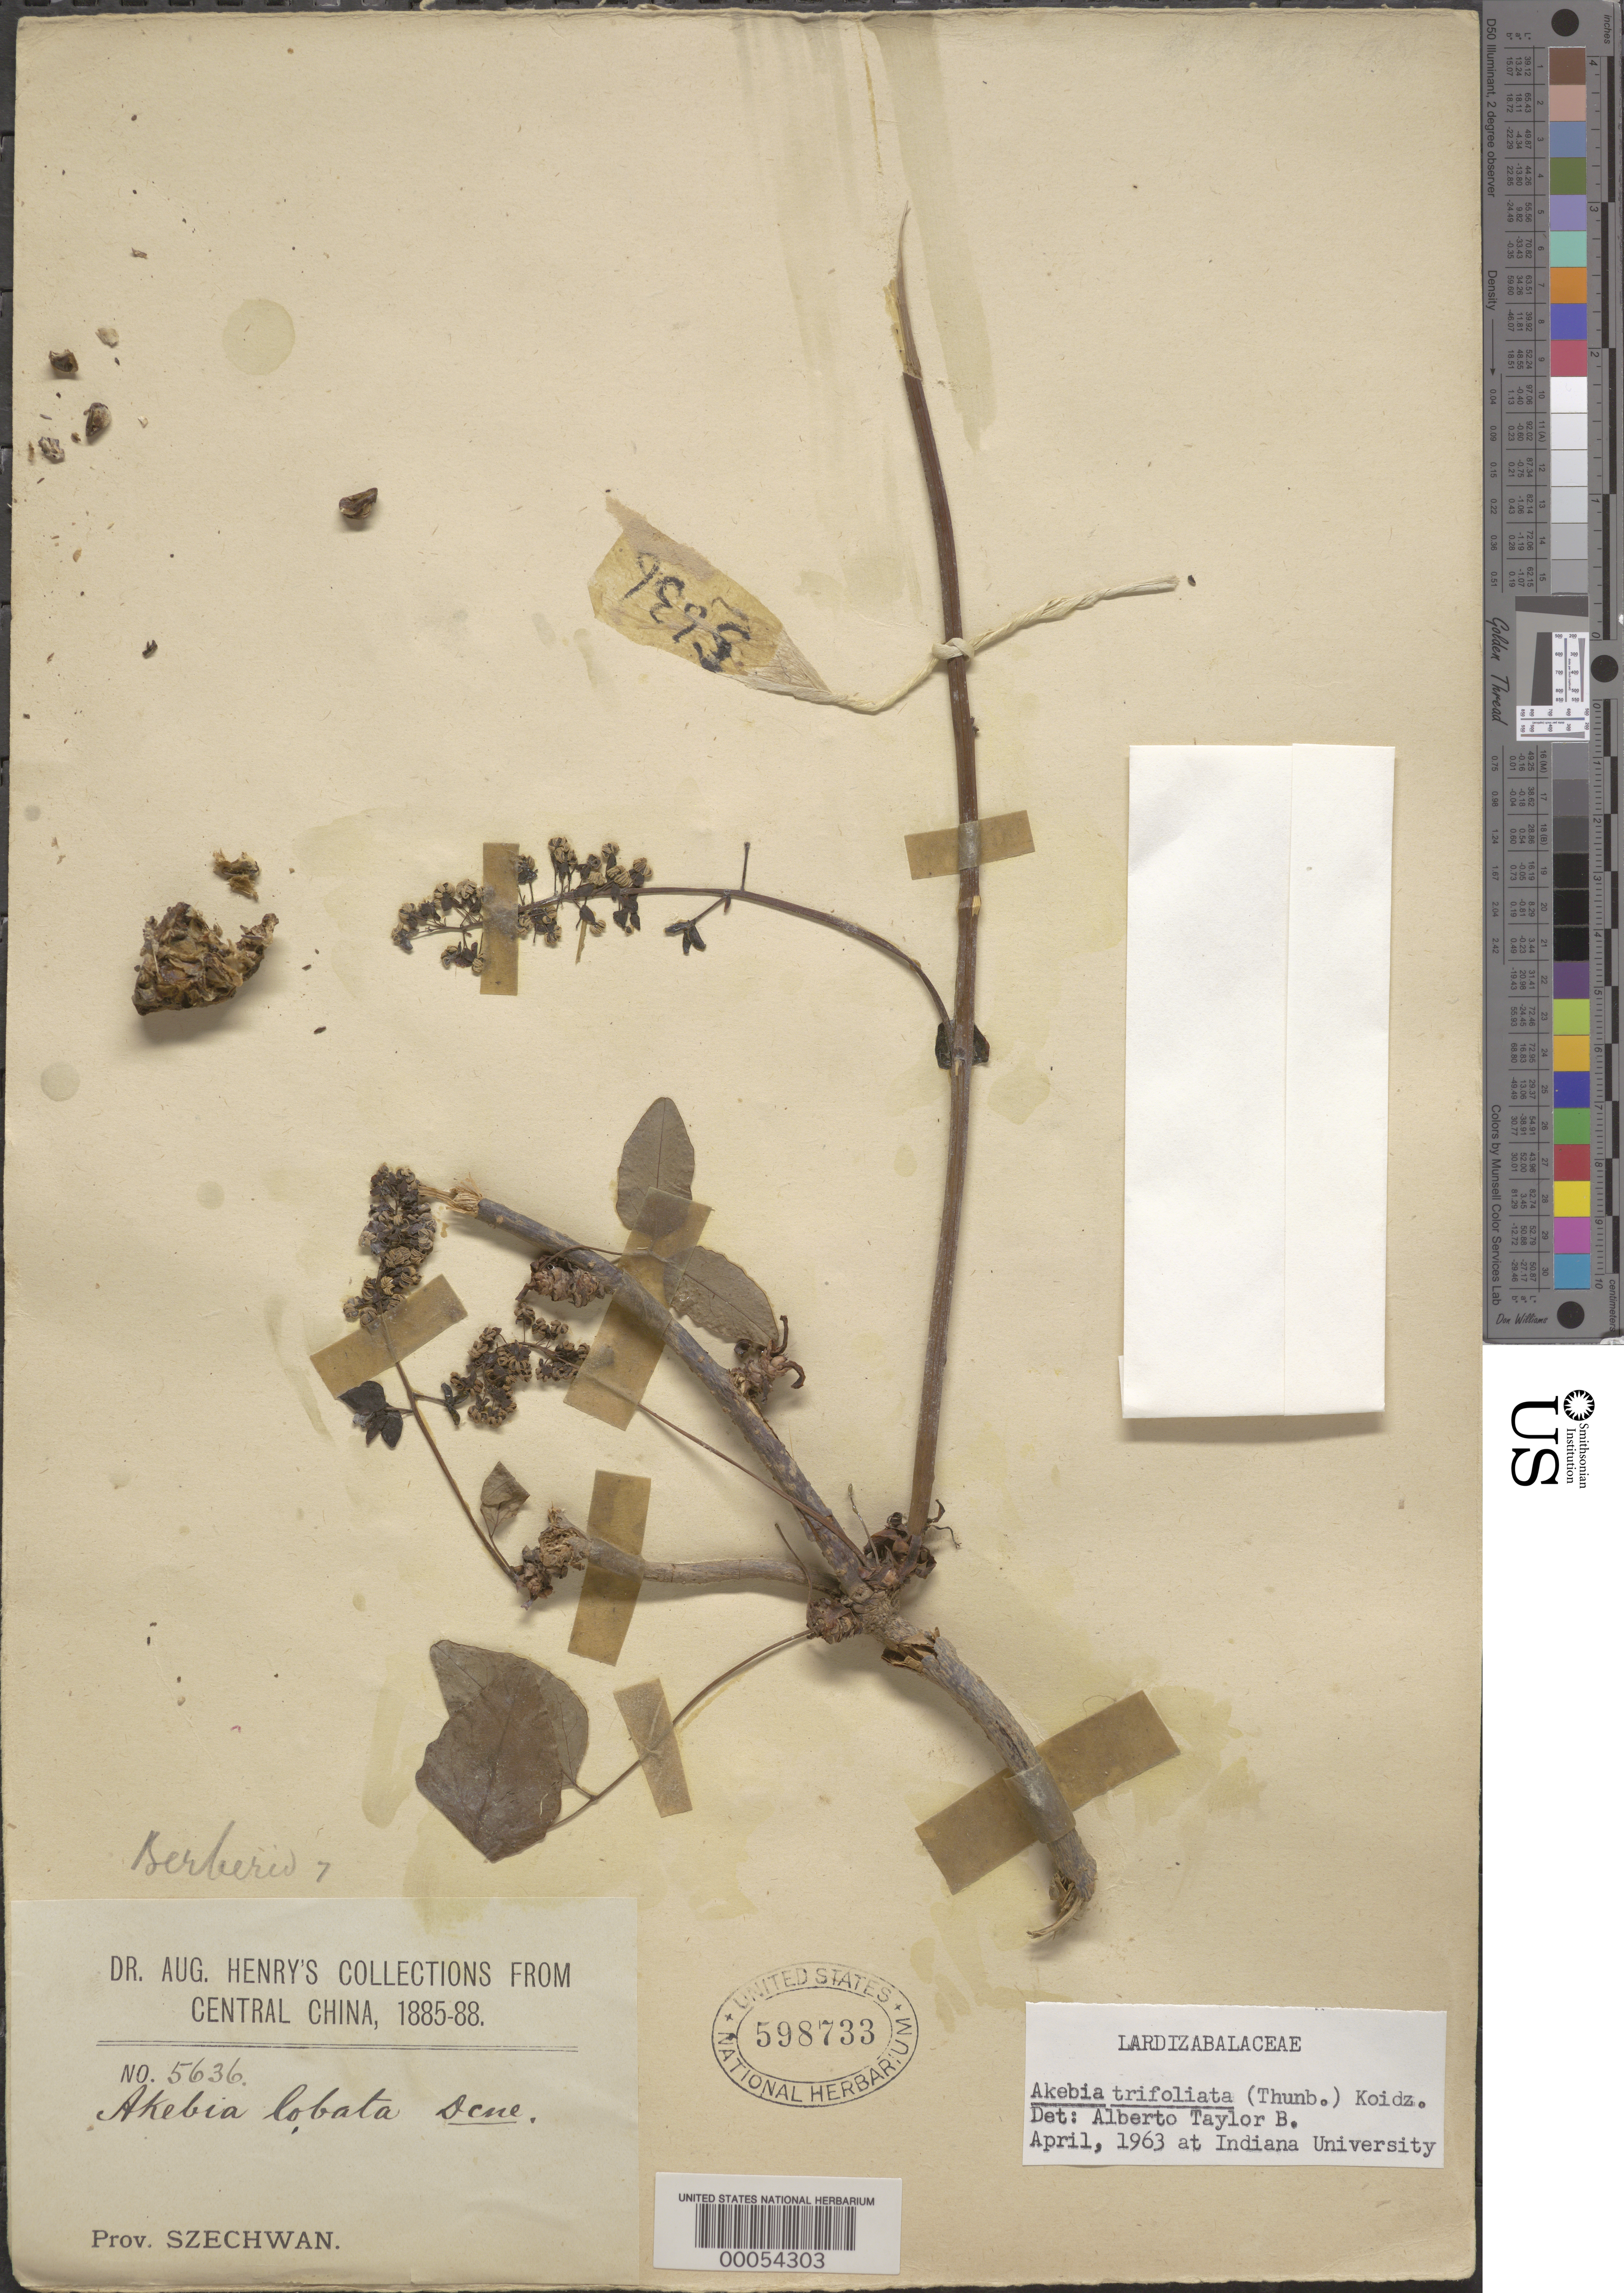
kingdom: Plantae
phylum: Tracheophyta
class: Magnoliopsida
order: Ranunculales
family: Lardizabalaceae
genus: Akebia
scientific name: Akebia trifoliata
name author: (Thunb.) Koidz.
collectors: A. Henry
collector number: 5636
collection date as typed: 1885 to -- -- 1888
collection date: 1885/1888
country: China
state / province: Sichuan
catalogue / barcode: US 598733